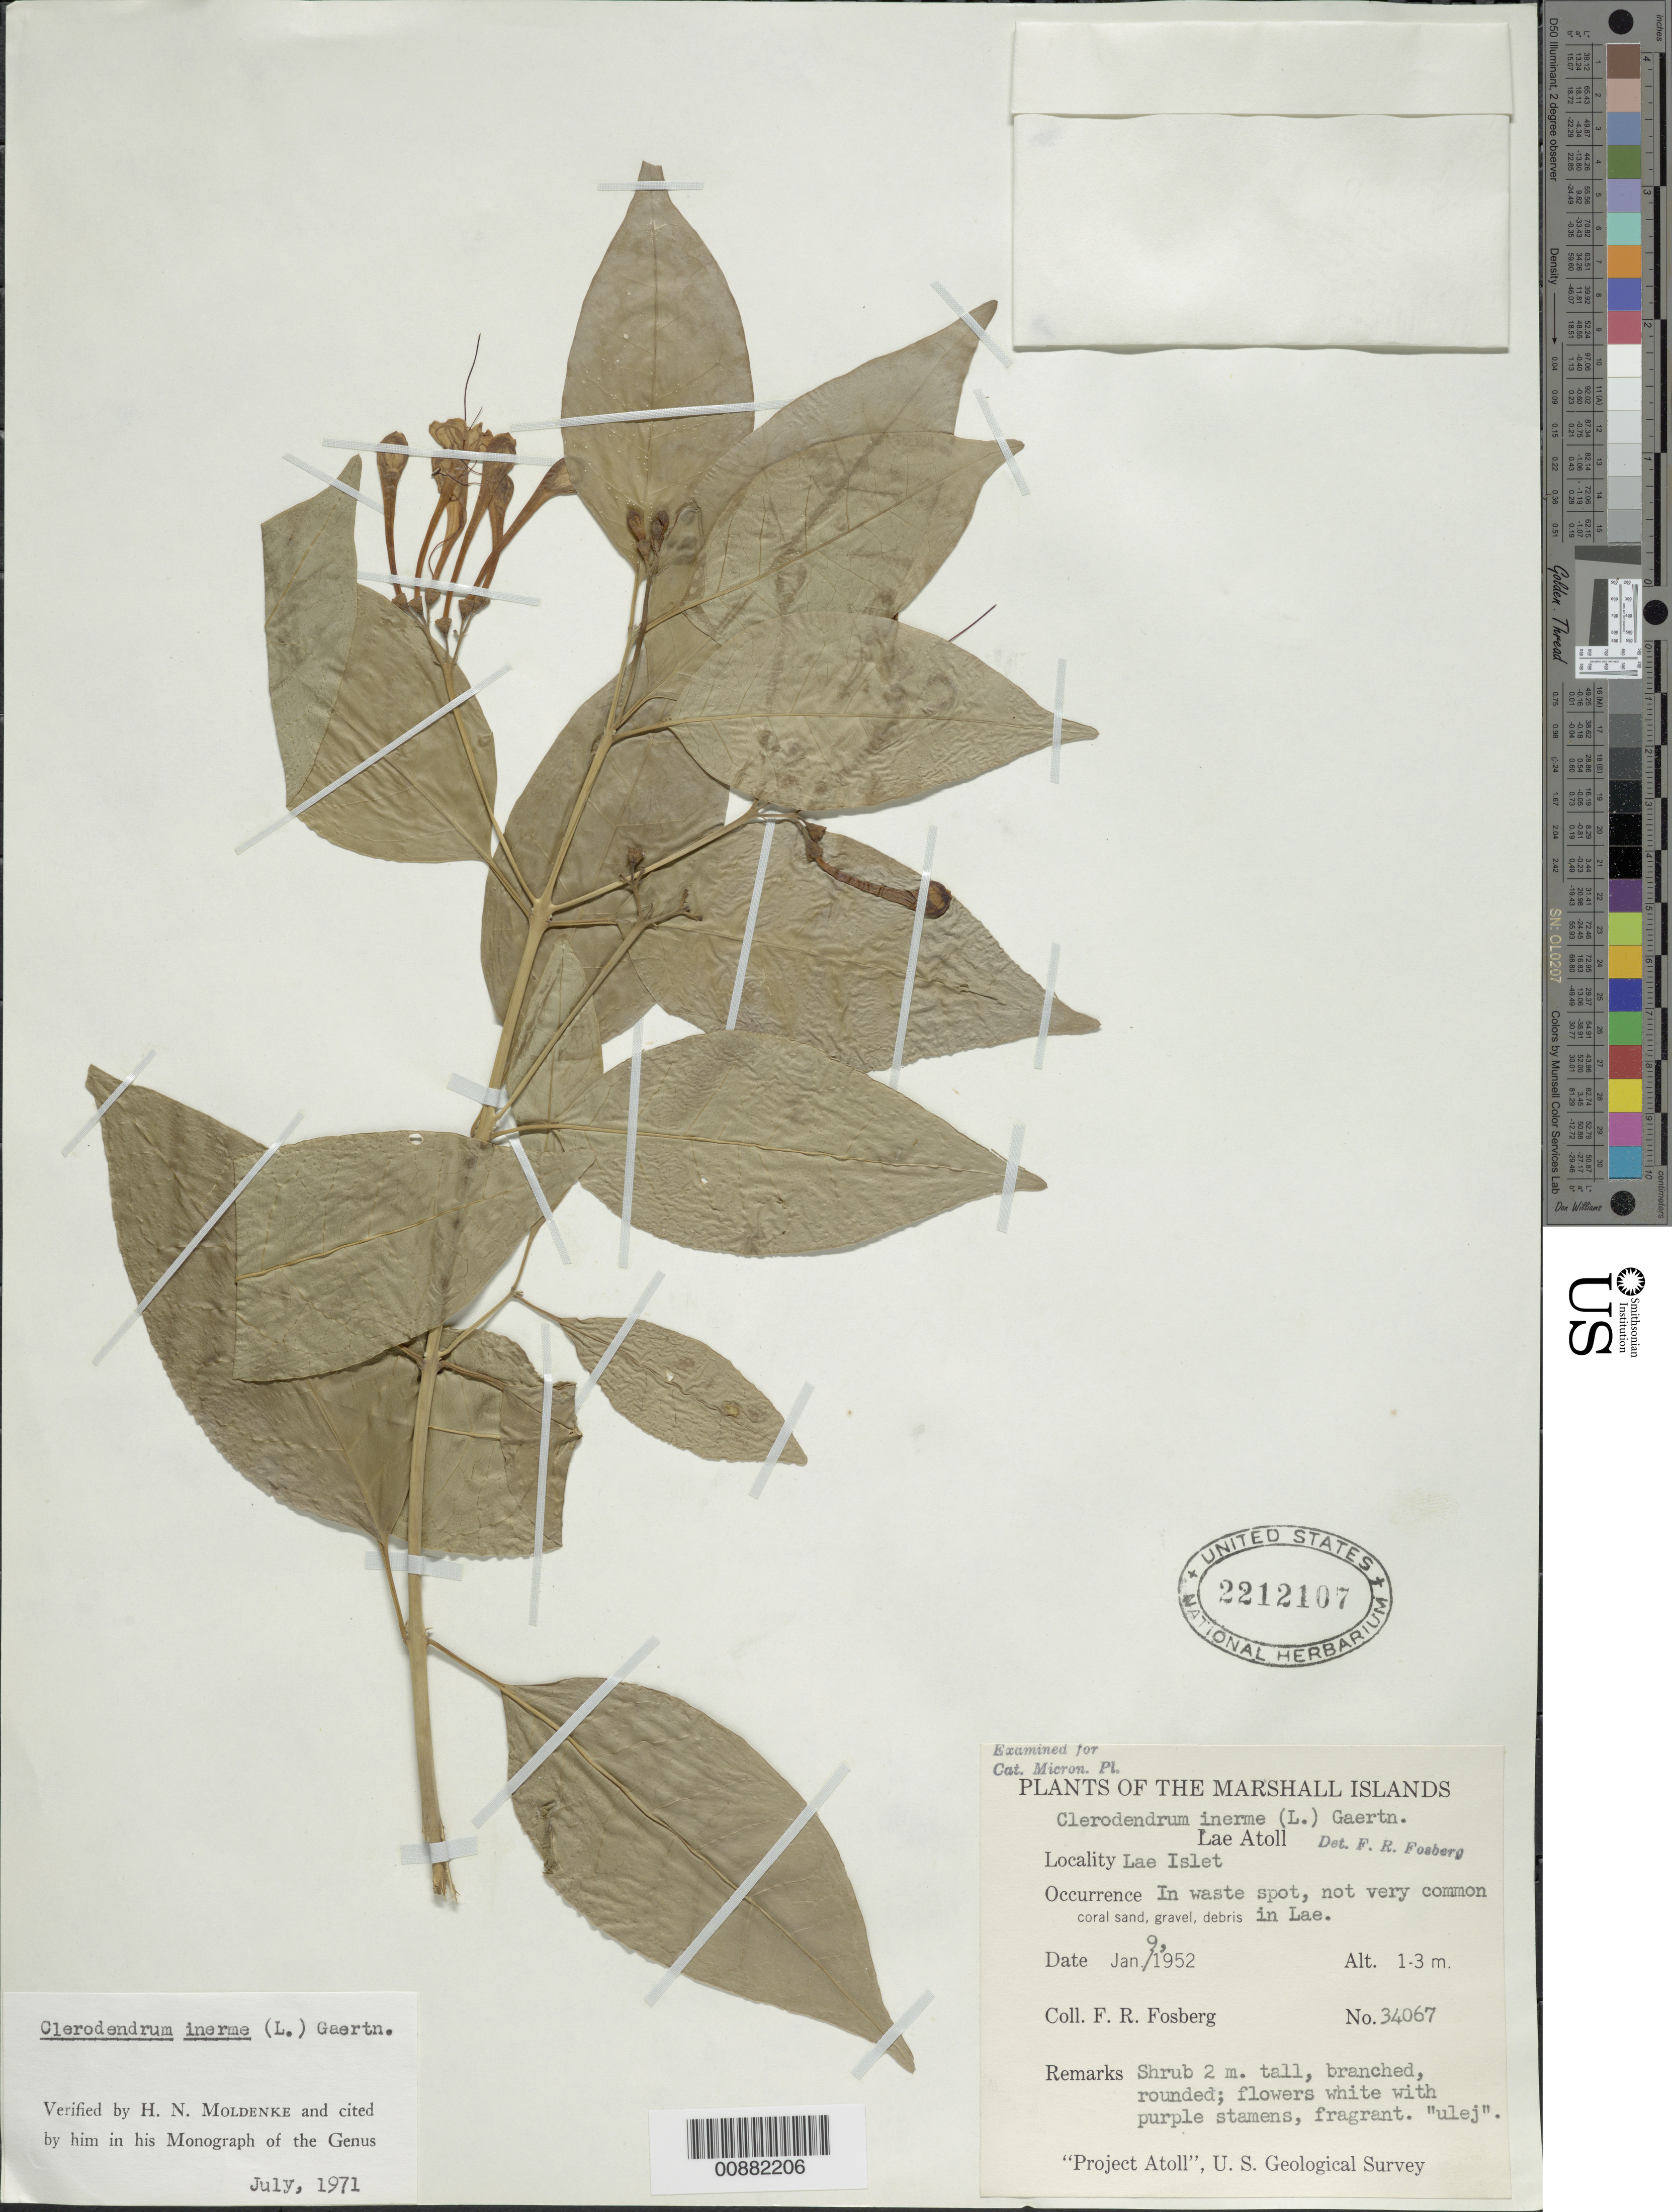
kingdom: Plantae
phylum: Tracheophyta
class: Magnoliopsida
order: Lamiales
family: Lamiaceae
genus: Clerodendrum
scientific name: Clerodendrum inerme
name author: (L.) Gaertn.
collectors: F. R. Fosberg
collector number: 34067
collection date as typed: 09 Jan 1952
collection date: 1952-01-09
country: Marshall Islands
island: Lae Atoll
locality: Lae Islet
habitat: in waste spot, not very common in Lae.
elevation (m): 1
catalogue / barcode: US 2212107